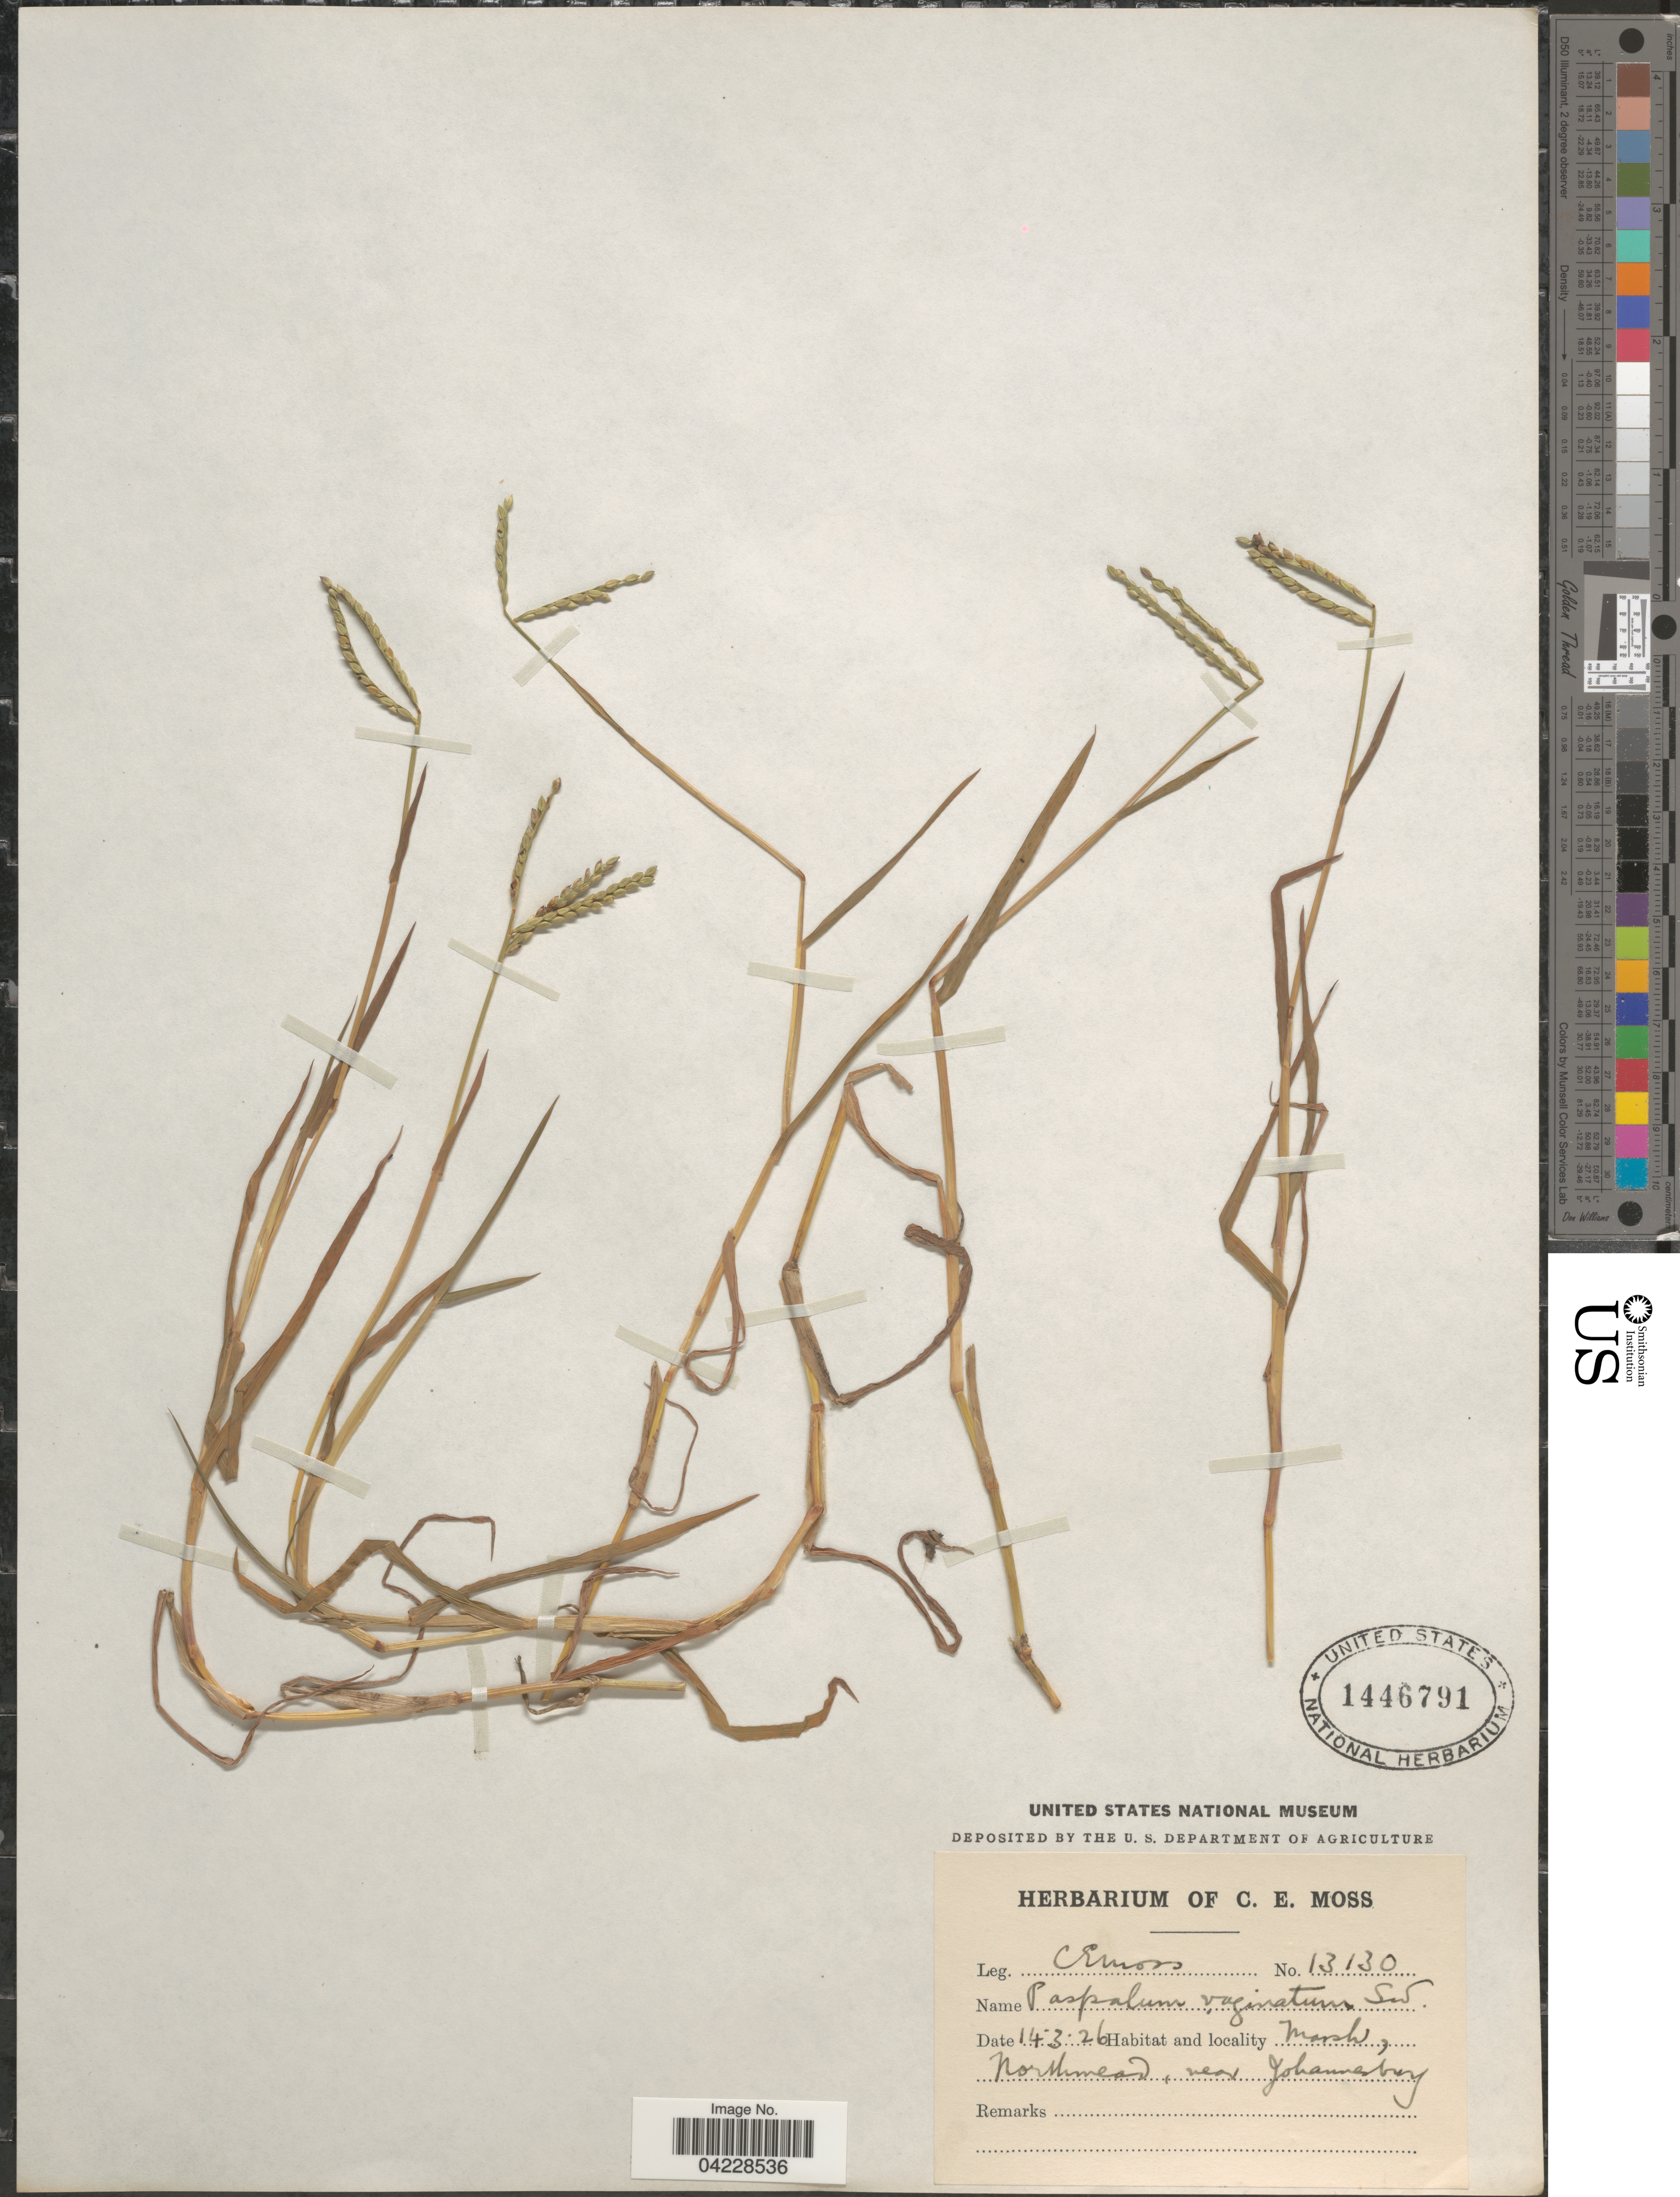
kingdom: Plantae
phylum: Tracheophyta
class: Liliopsida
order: Poales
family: Poaceae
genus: Paspalum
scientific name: Paspalum distichum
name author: L.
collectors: C. E. Moss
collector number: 13130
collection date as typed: Transcribed d/m/y: 14/3/26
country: South Africa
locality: Northmead, near Johannesburg.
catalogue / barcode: US 1446791